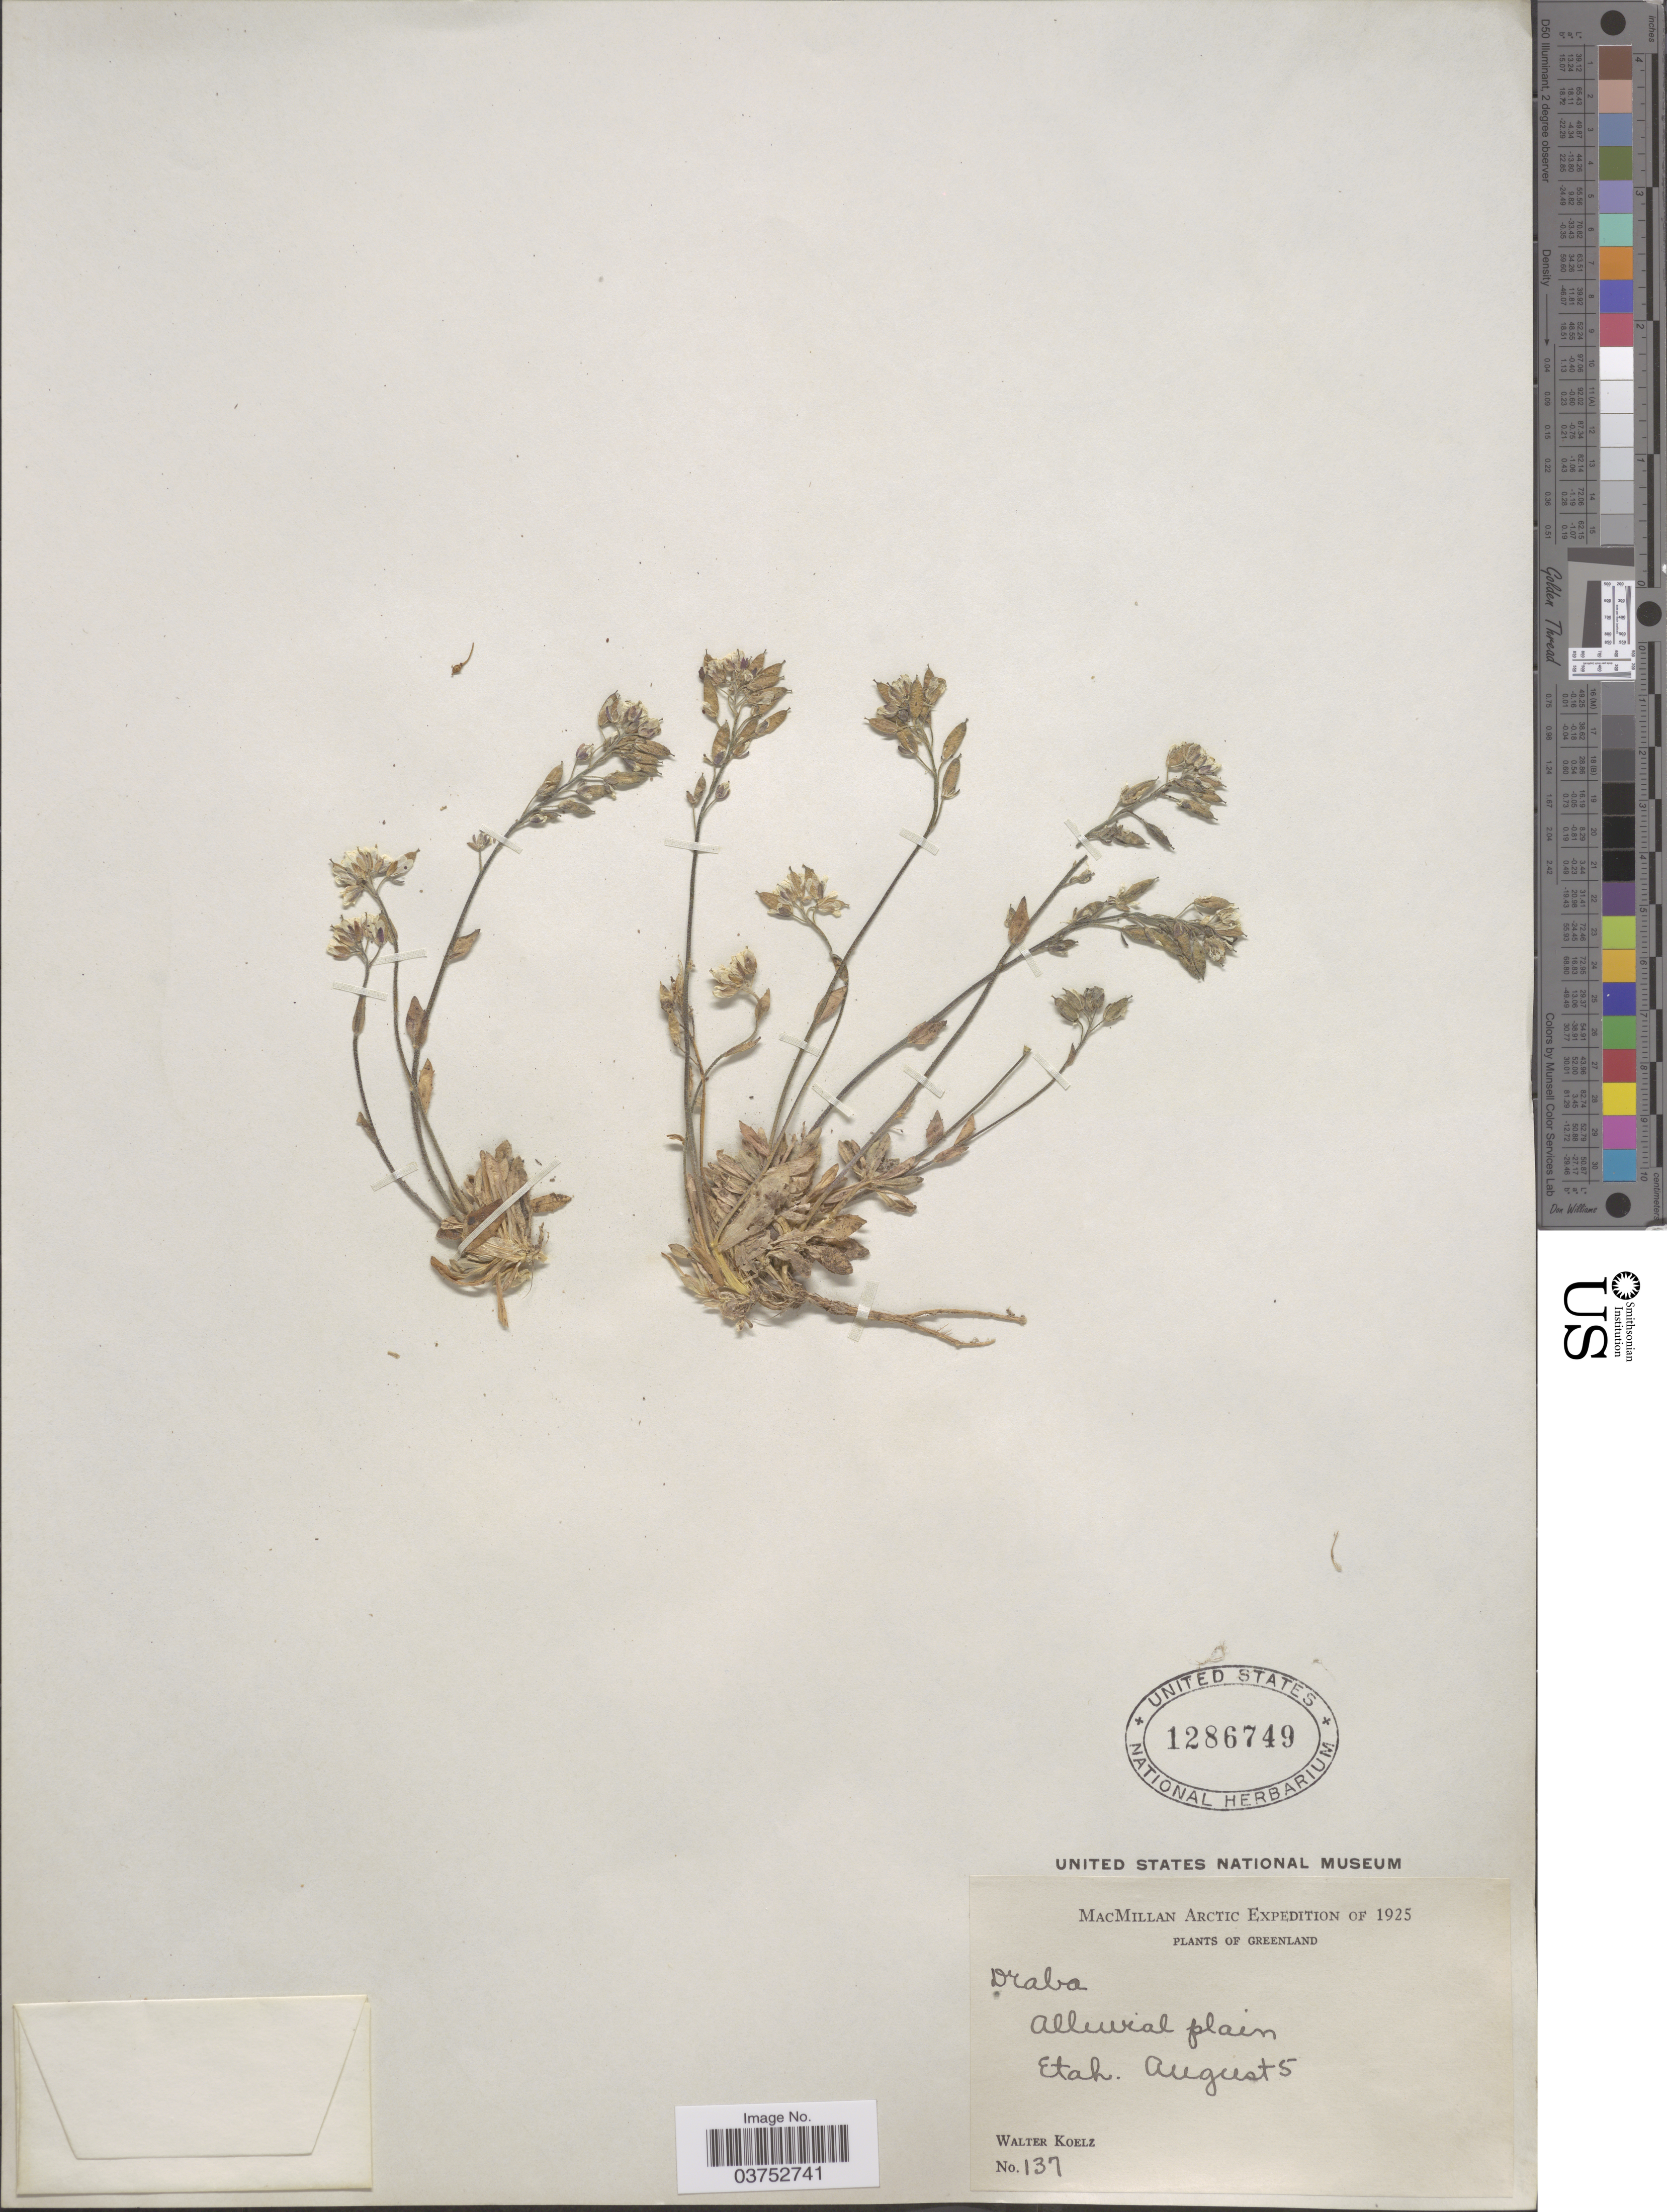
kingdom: Plantae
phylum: Tracheophyta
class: Magnoliopsida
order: Brassicales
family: Brassicaceae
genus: Draba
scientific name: Draba sp.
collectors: W. N. Koelz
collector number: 137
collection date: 1925-08-05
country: Greenland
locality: Etah.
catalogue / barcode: US 1286749